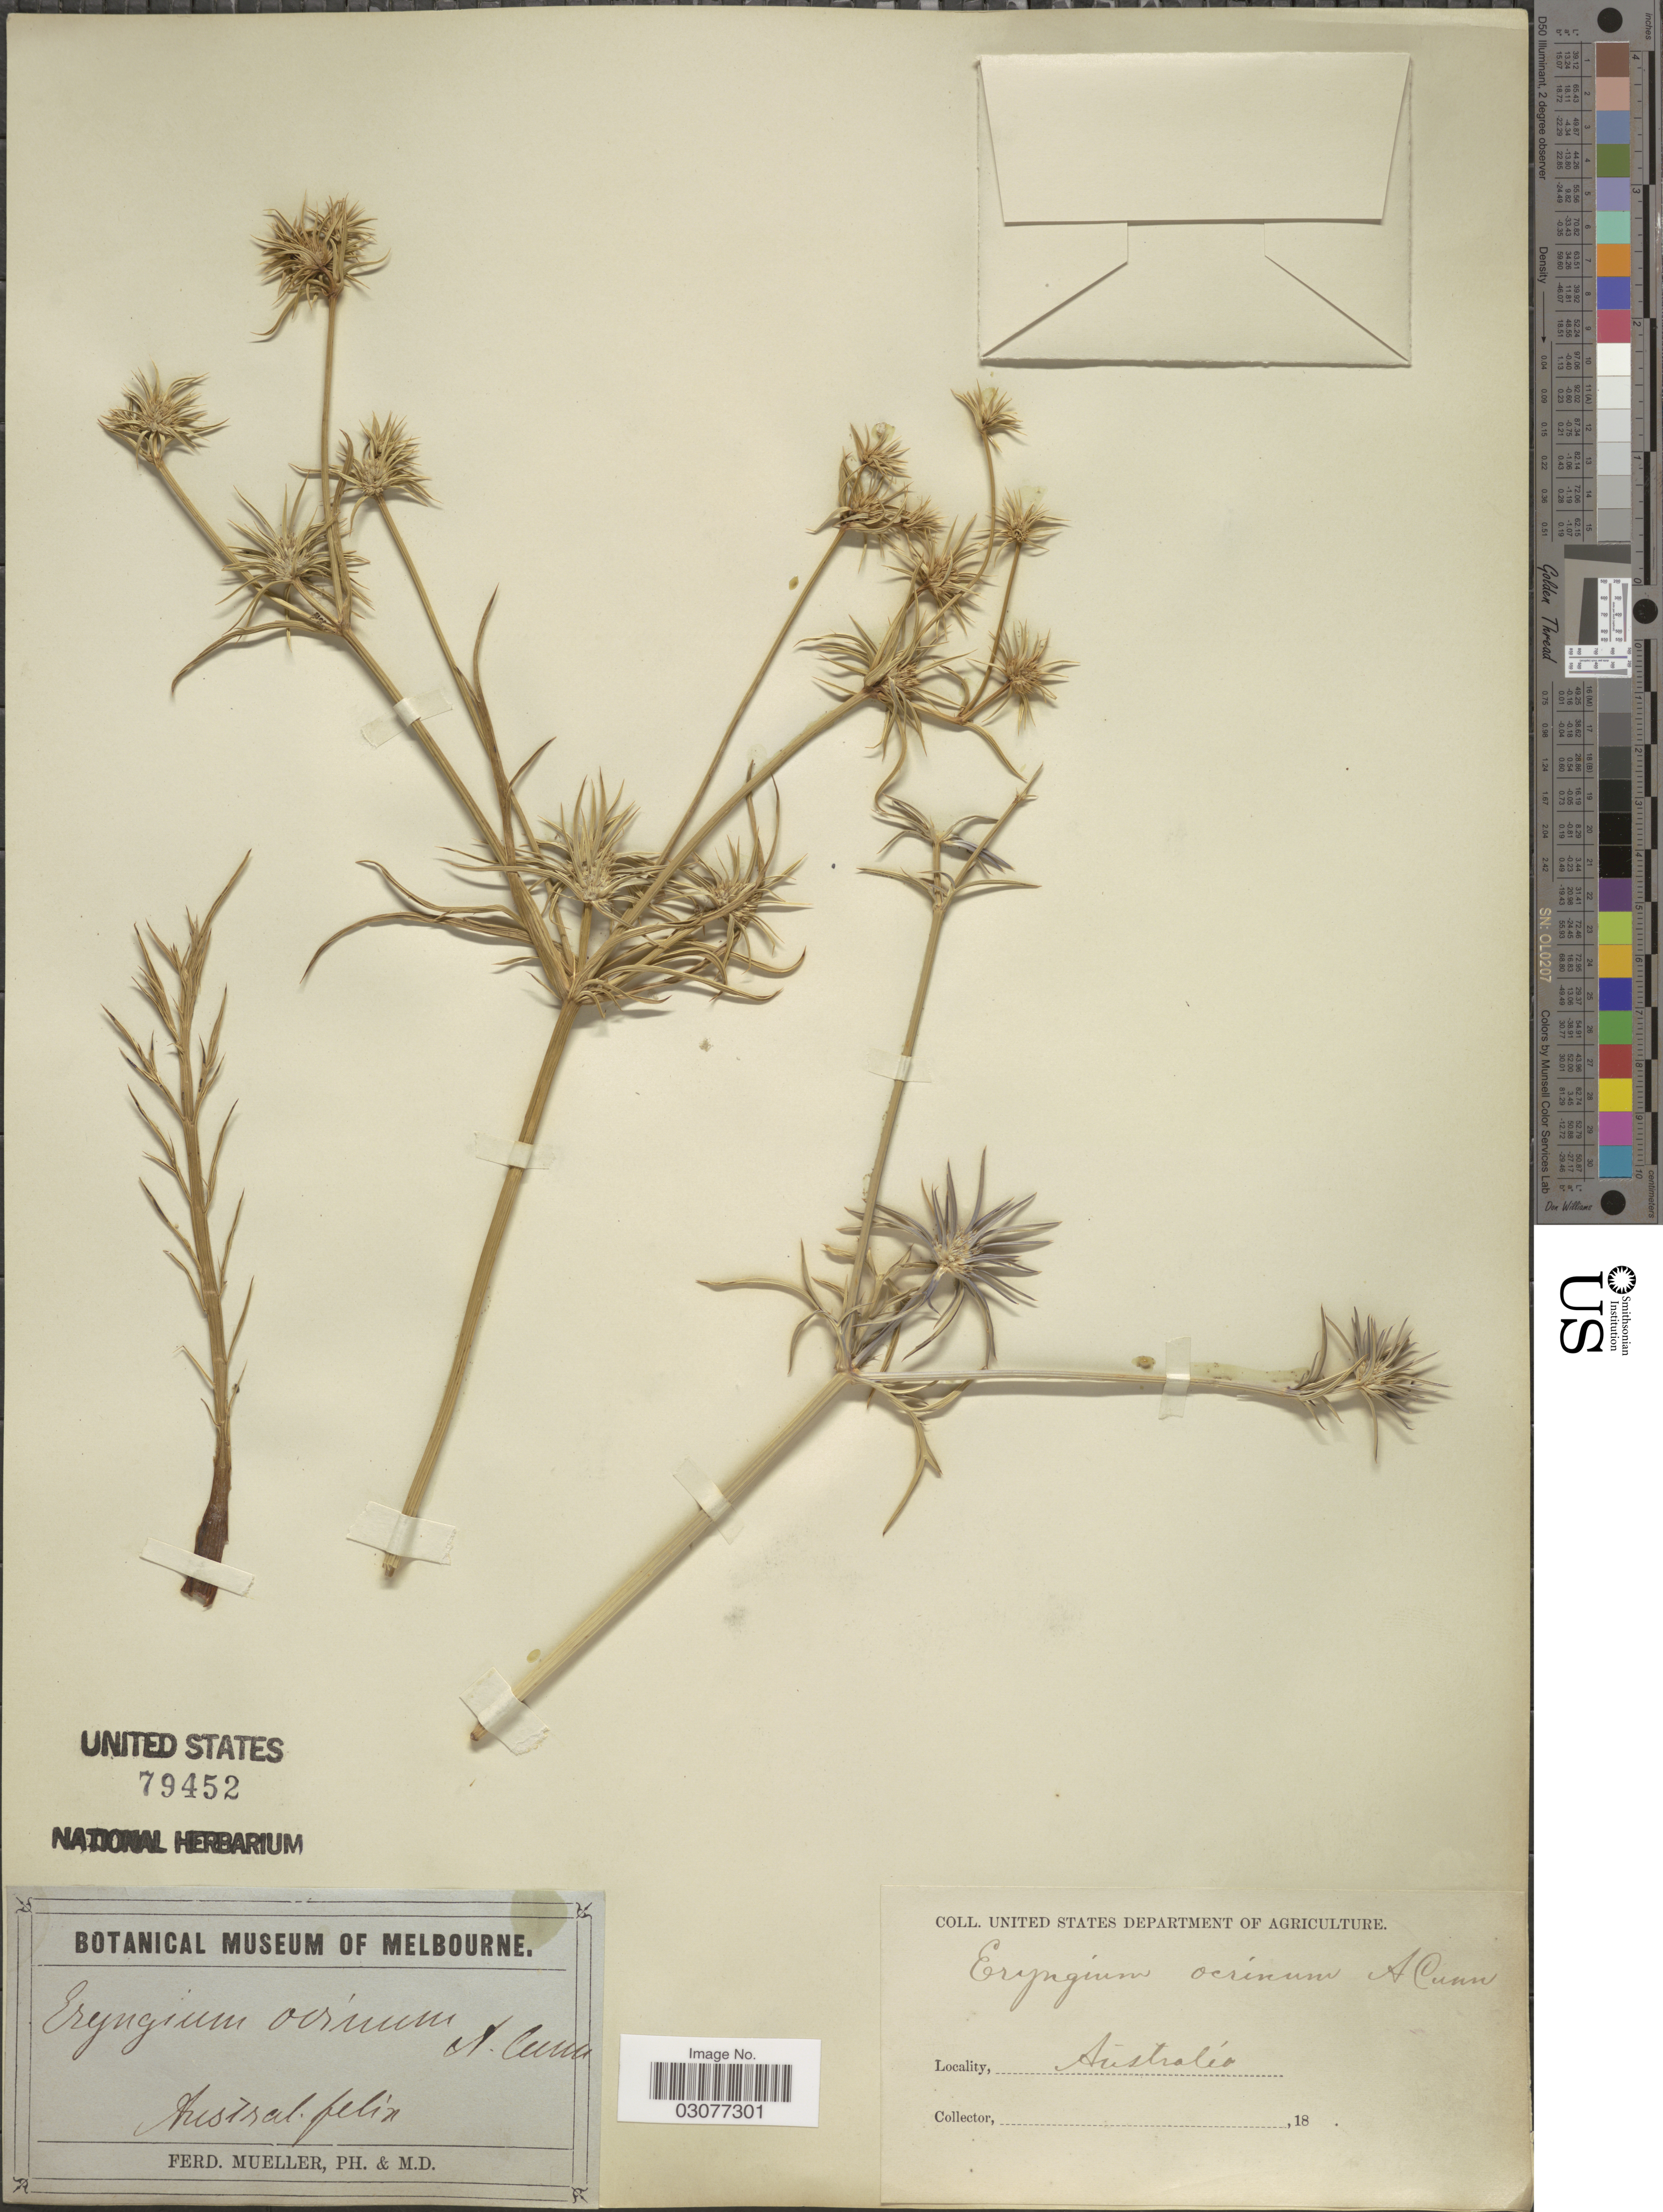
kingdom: Plantae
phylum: Tracheophyta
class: Magnoliopsida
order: Apiales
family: Apiaceae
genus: Eryngium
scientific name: Eryngium ovinum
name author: A. Cunn.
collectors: F. Mueller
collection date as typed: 18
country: Australia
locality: Austral. felix.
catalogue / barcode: US 79452